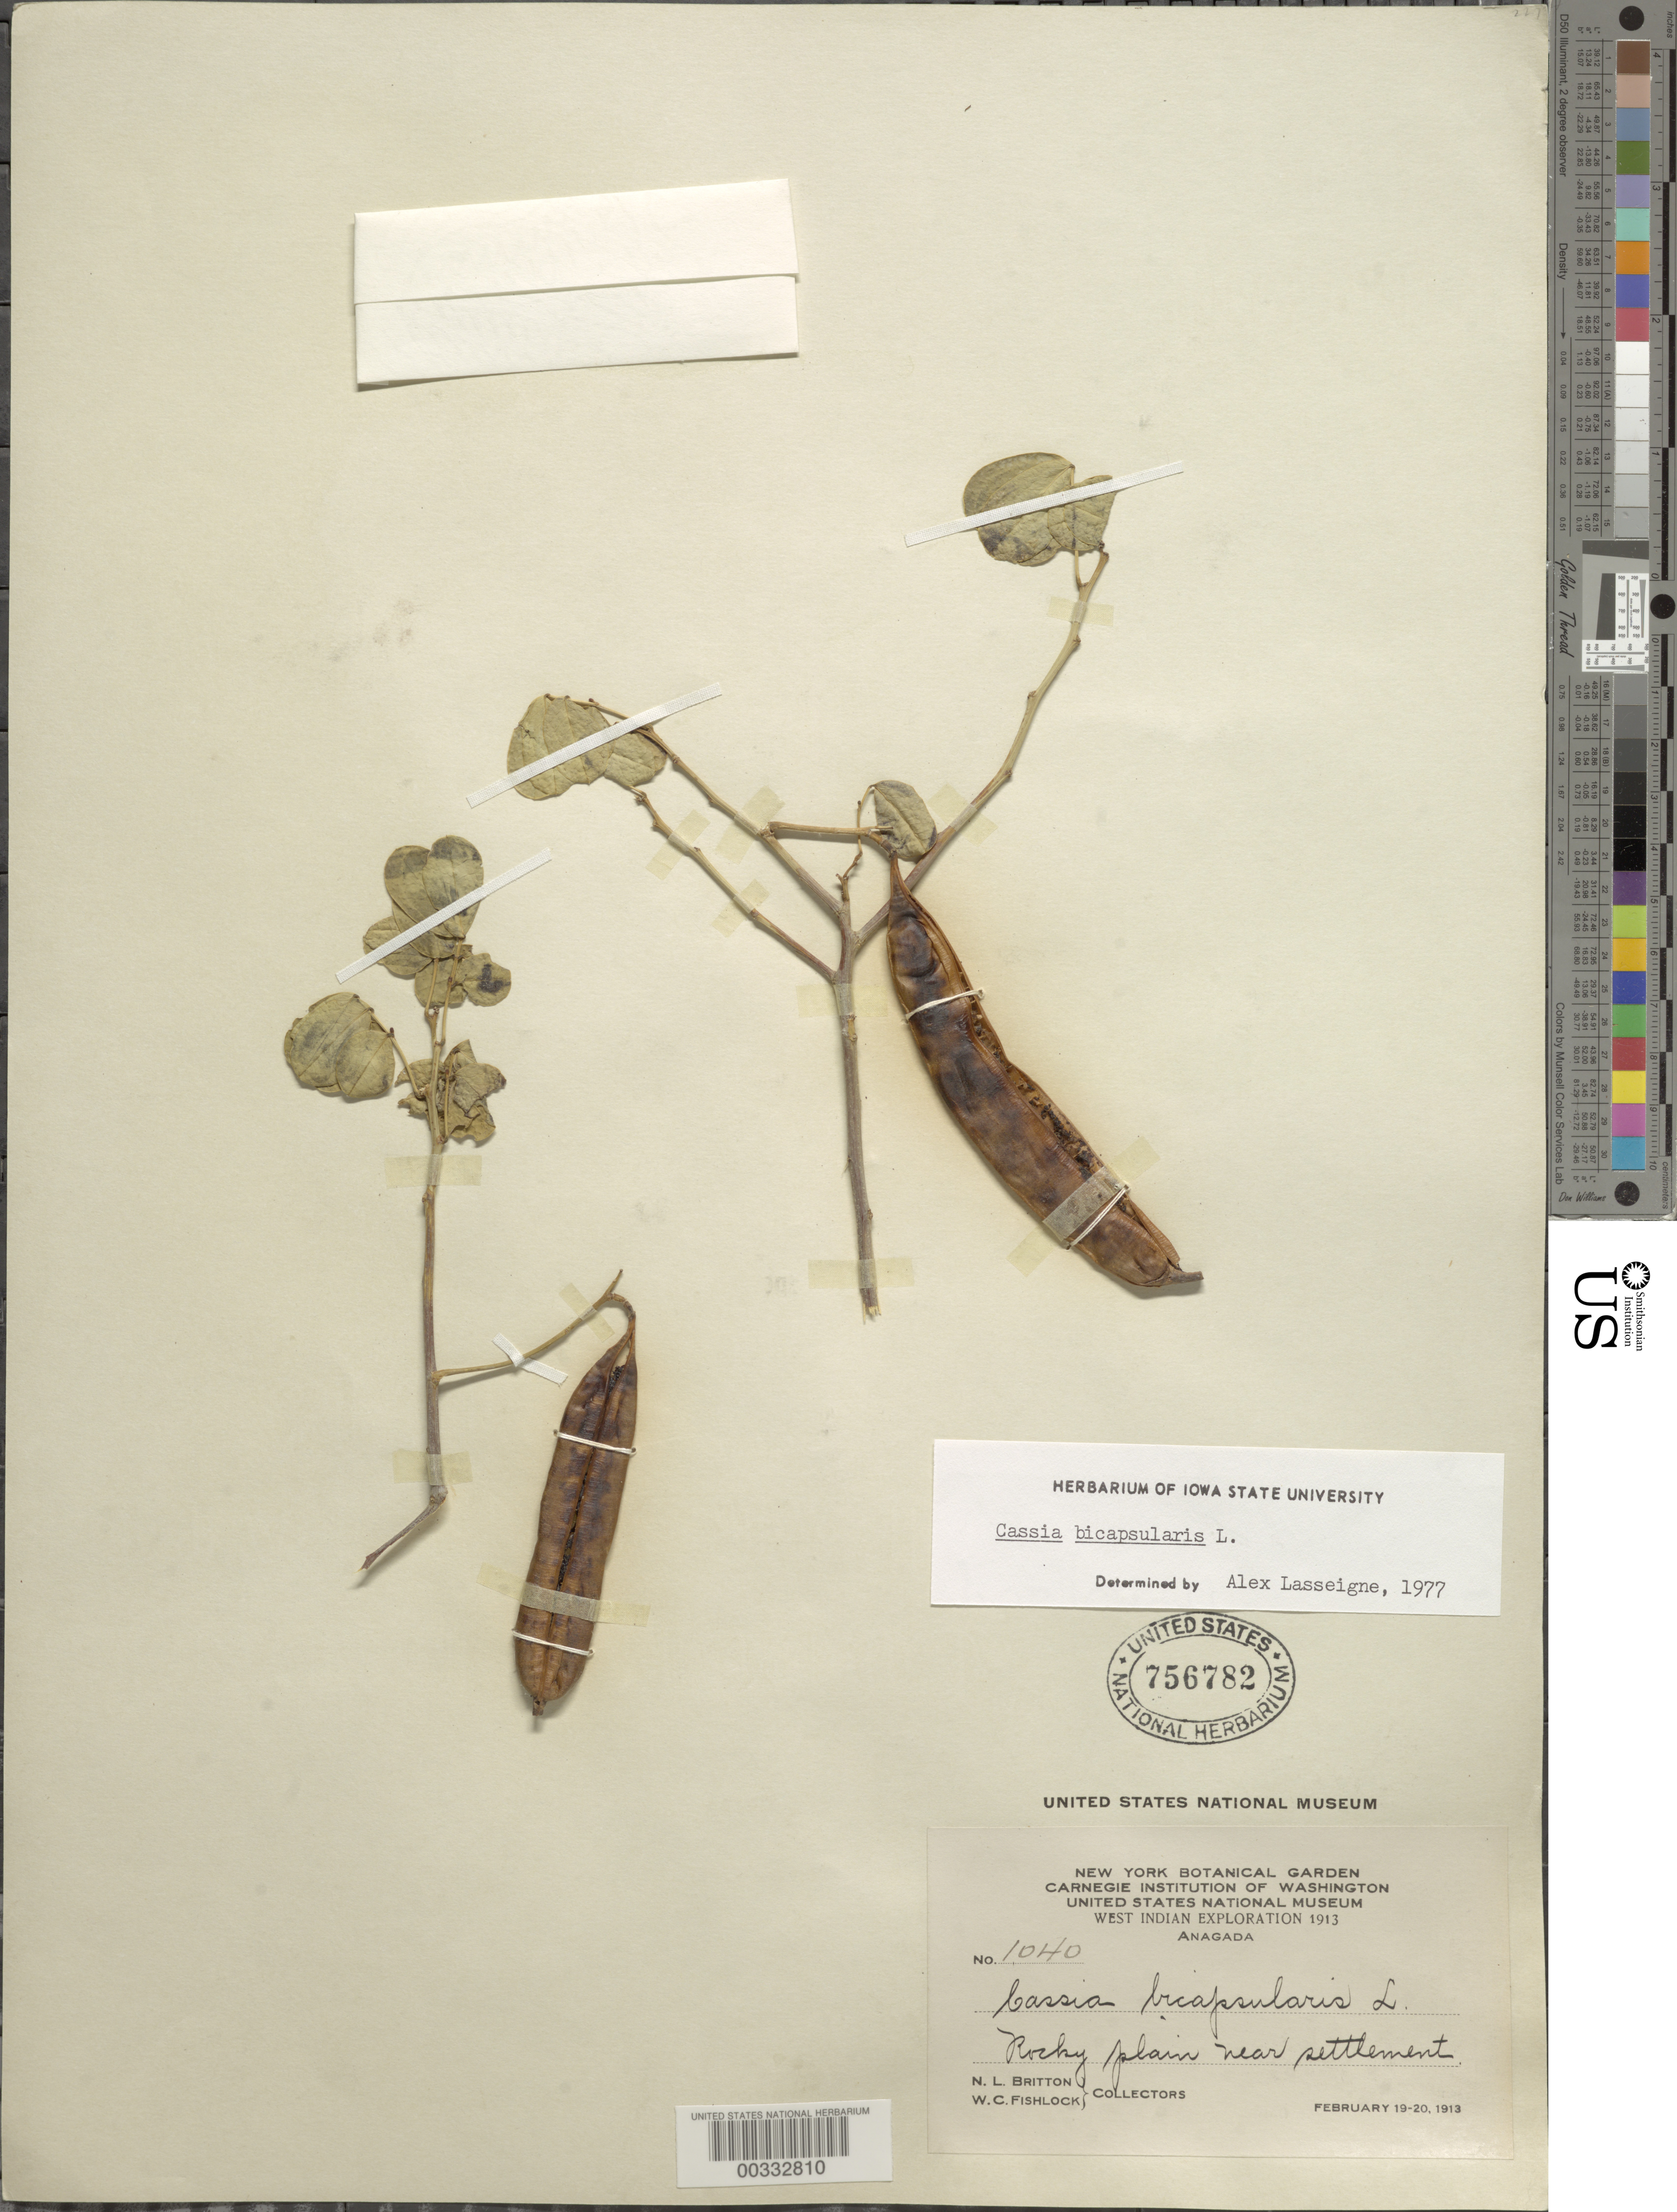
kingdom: Plantae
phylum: Tracheophyta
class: Magnoliopsida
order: Fabales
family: Fabaceae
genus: Senna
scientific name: Senna bicapsularis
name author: (L.) Roxb.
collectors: N. Britton & W. Fishlock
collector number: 1040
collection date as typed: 19 Feb 1913 to 20 Feb 1913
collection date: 1913-02-19/1913-02-20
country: British Virgin Islands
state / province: Anegada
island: Anegada Island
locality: Near settlement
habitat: Rocky plain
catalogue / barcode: US 756782